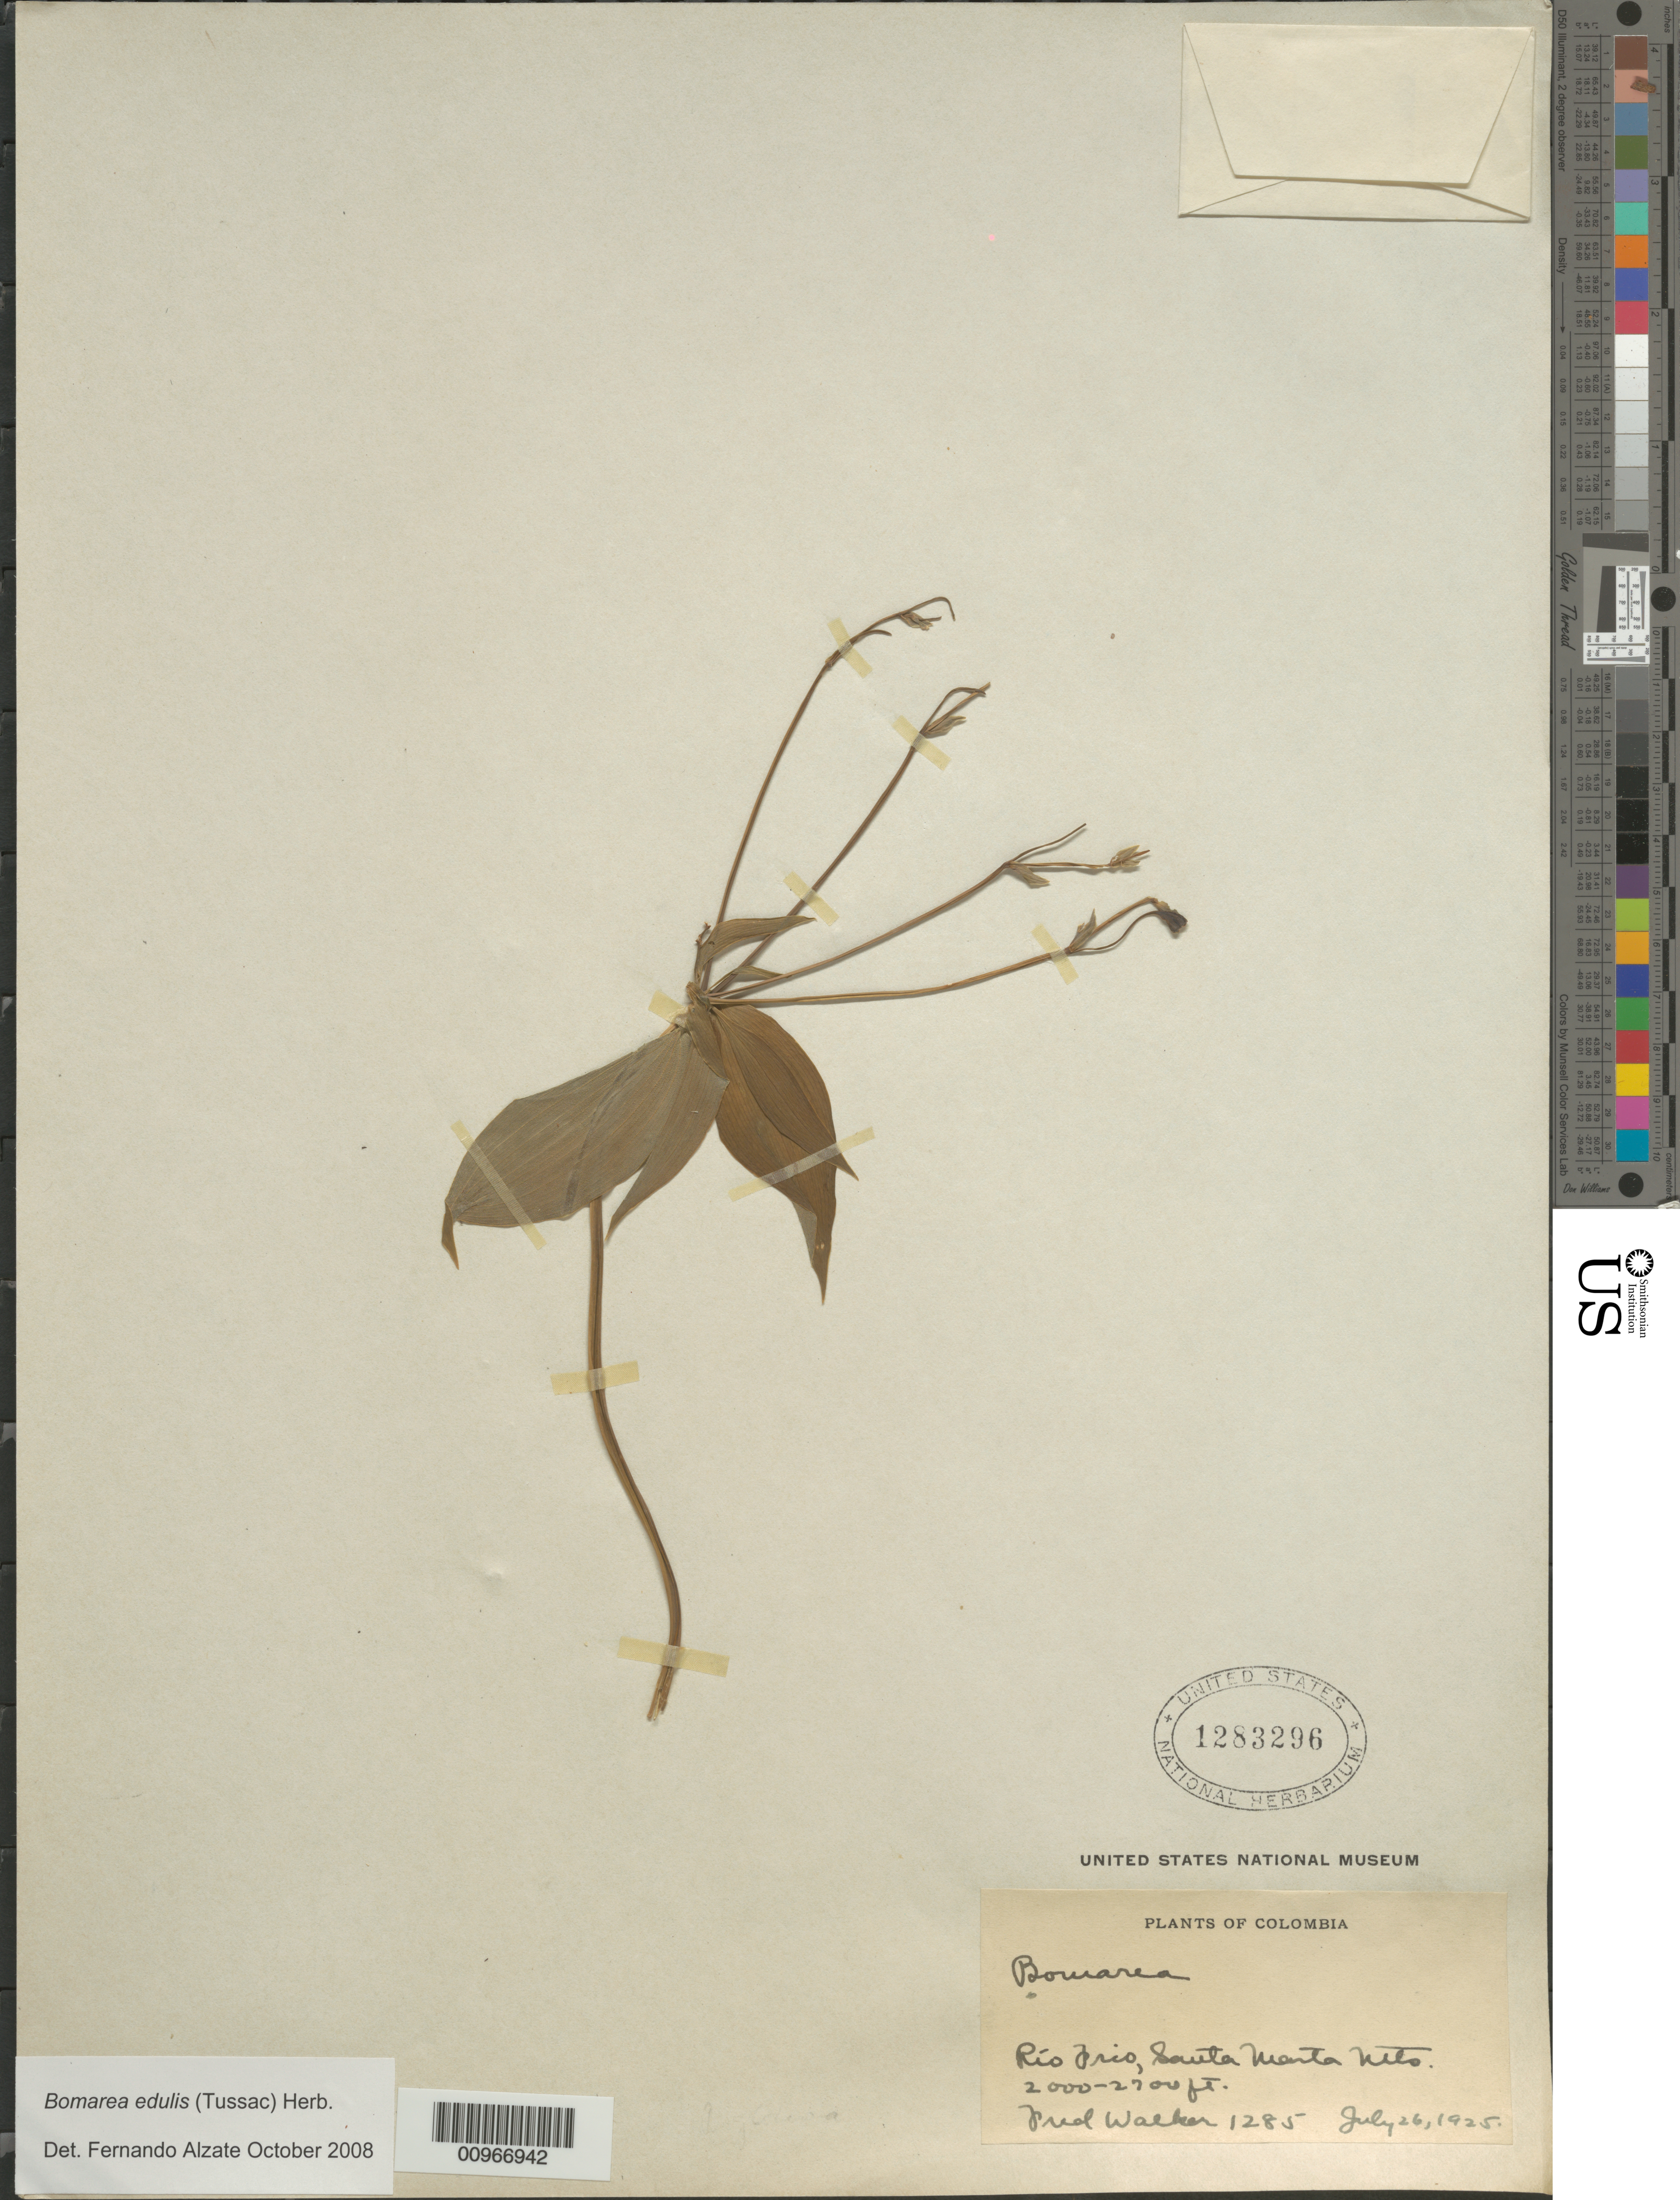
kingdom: Plantae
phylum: Tracheophyta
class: Liliopsida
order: Liliales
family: Alstroemeriaceae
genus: Bomarea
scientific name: Bomarea edulis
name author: (Tussac) Herb.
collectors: F. Walker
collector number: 1285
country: Colombia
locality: Rio Frio, Santa Marta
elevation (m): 610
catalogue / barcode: US 1283296